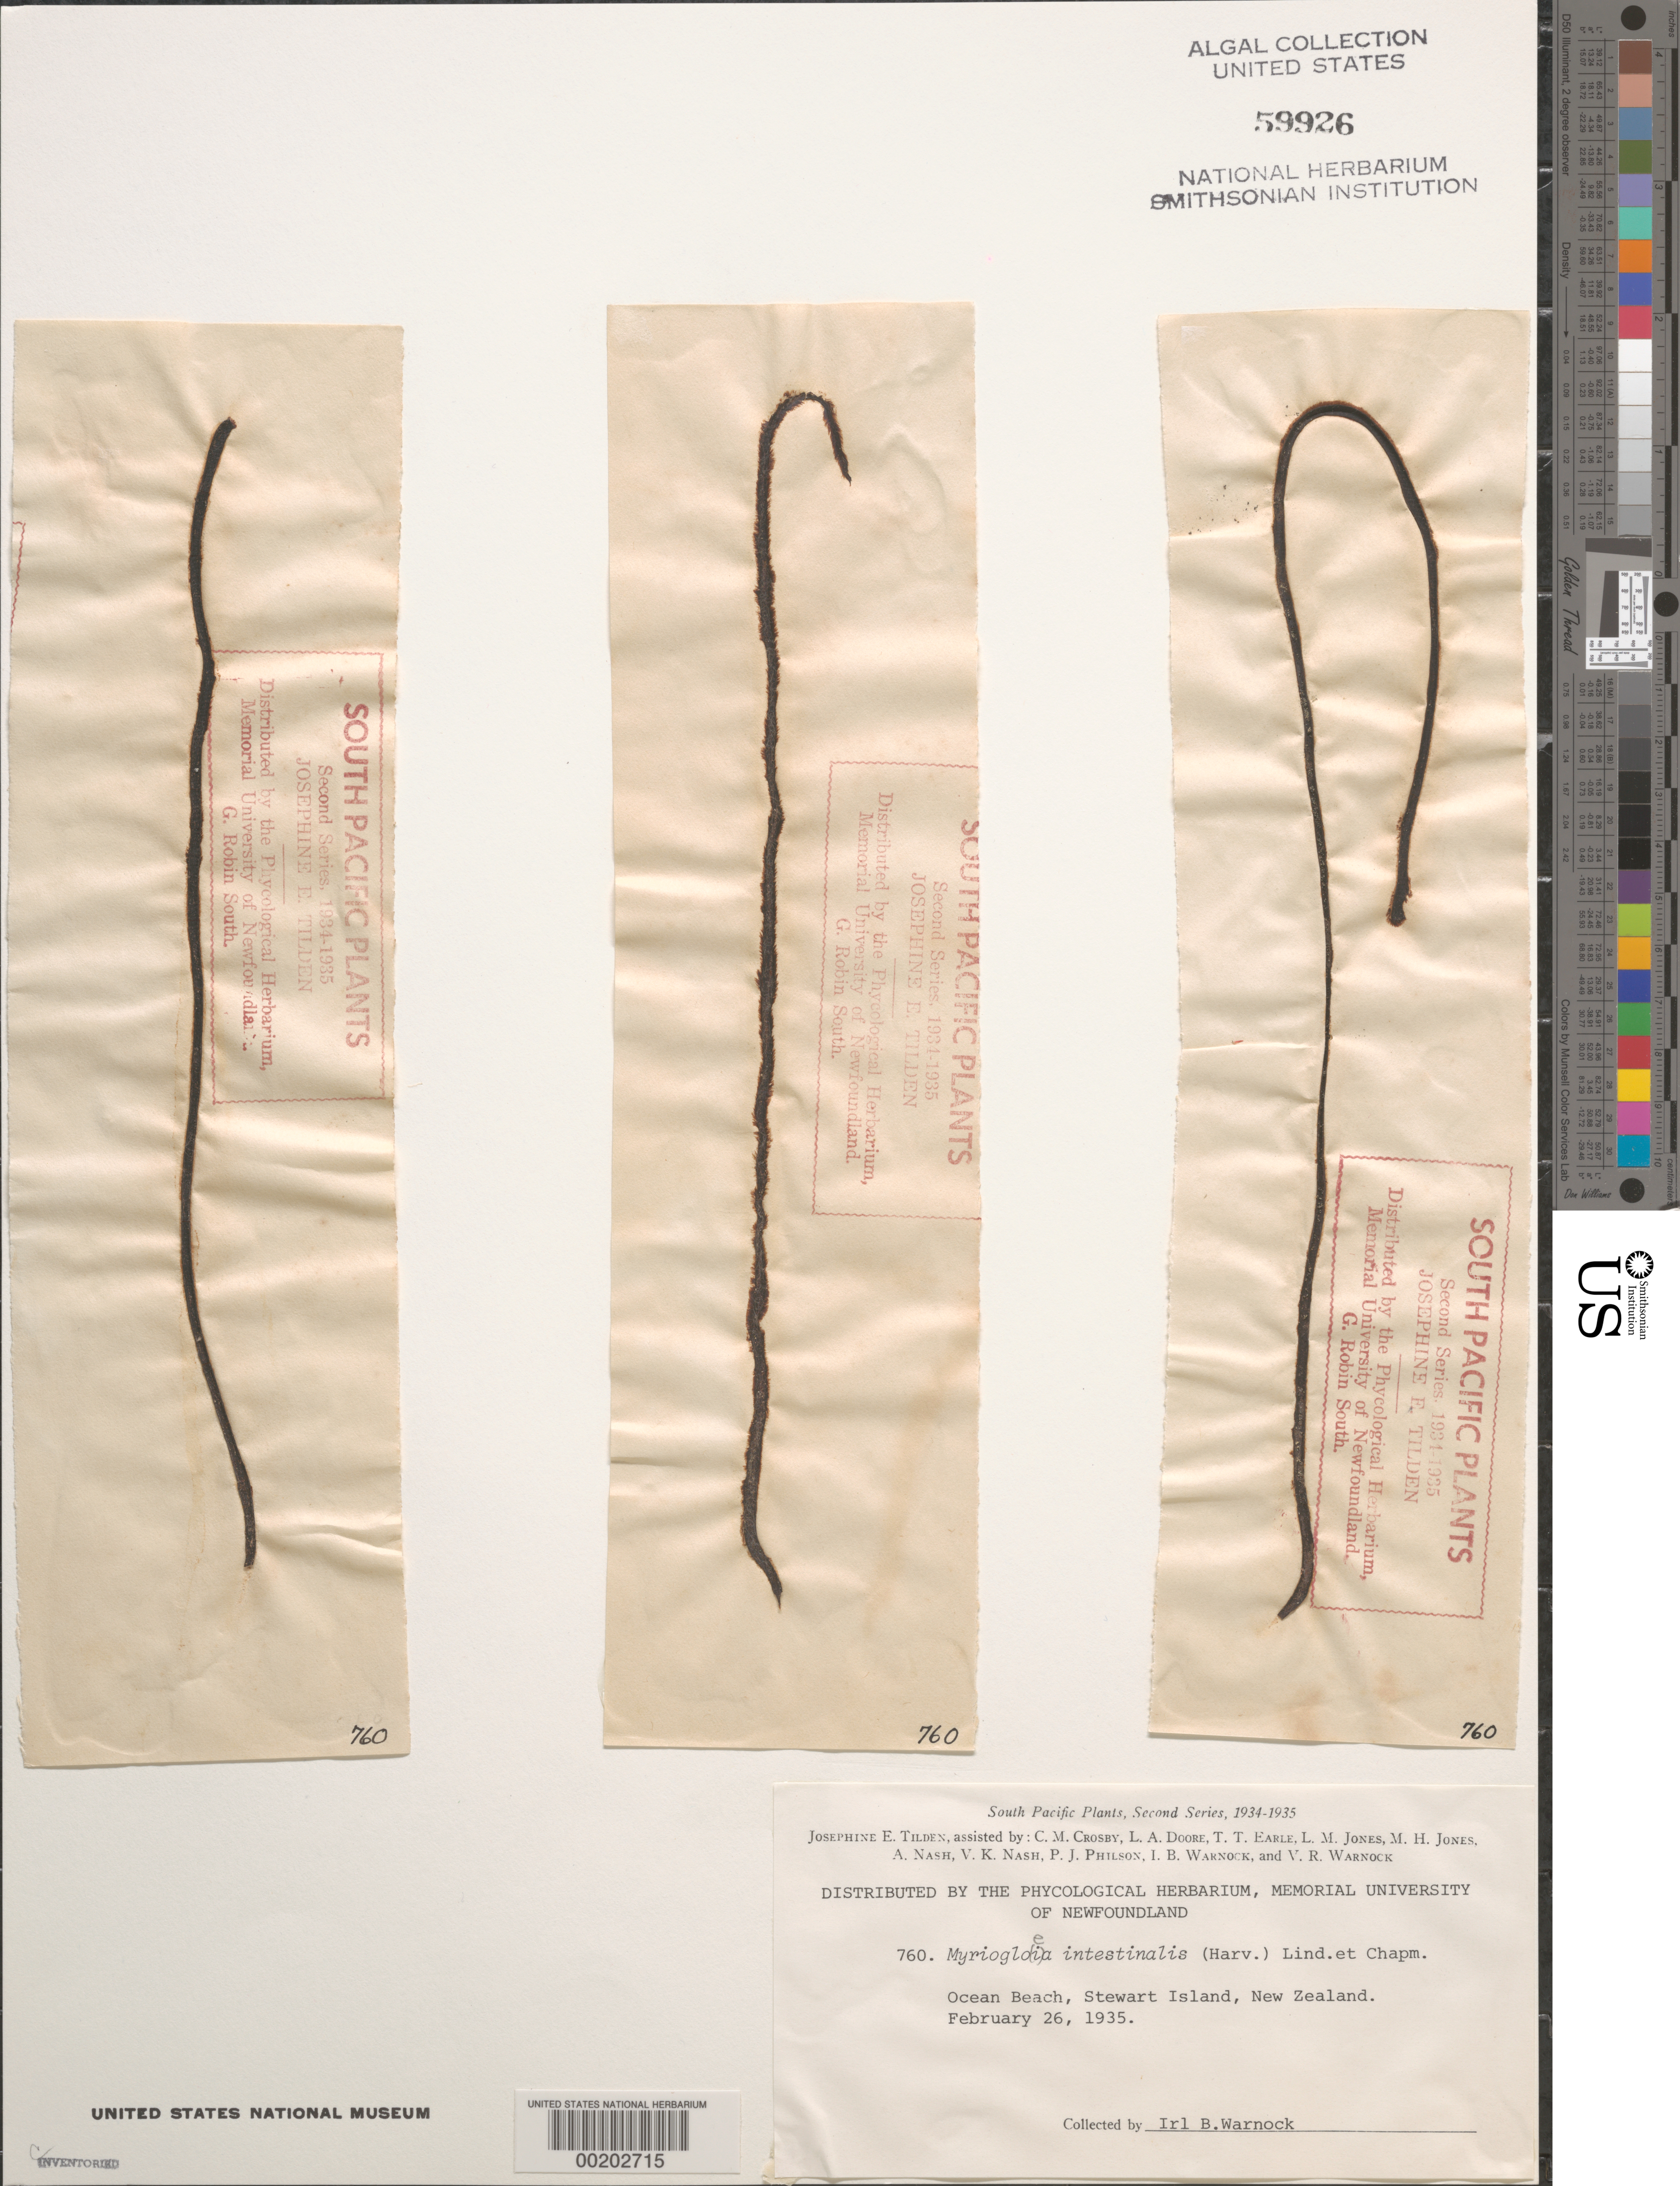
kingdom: Chromista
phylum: Ochrophyta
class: Phaeophyceae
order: Ectocarpales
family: Chordariaceae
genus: Myriogloea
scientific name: Myriogloea intestinalis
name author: (Harv.) Lindauer et al.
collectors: I. Warnock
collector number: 760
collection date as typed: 26 Feb 1935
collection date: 1935-02-26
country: New Zealand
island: Stewart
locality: Ocean beach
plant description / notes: Tilden, South Pacific Plants, Second Series, 1934-1935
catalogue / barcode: US 59926